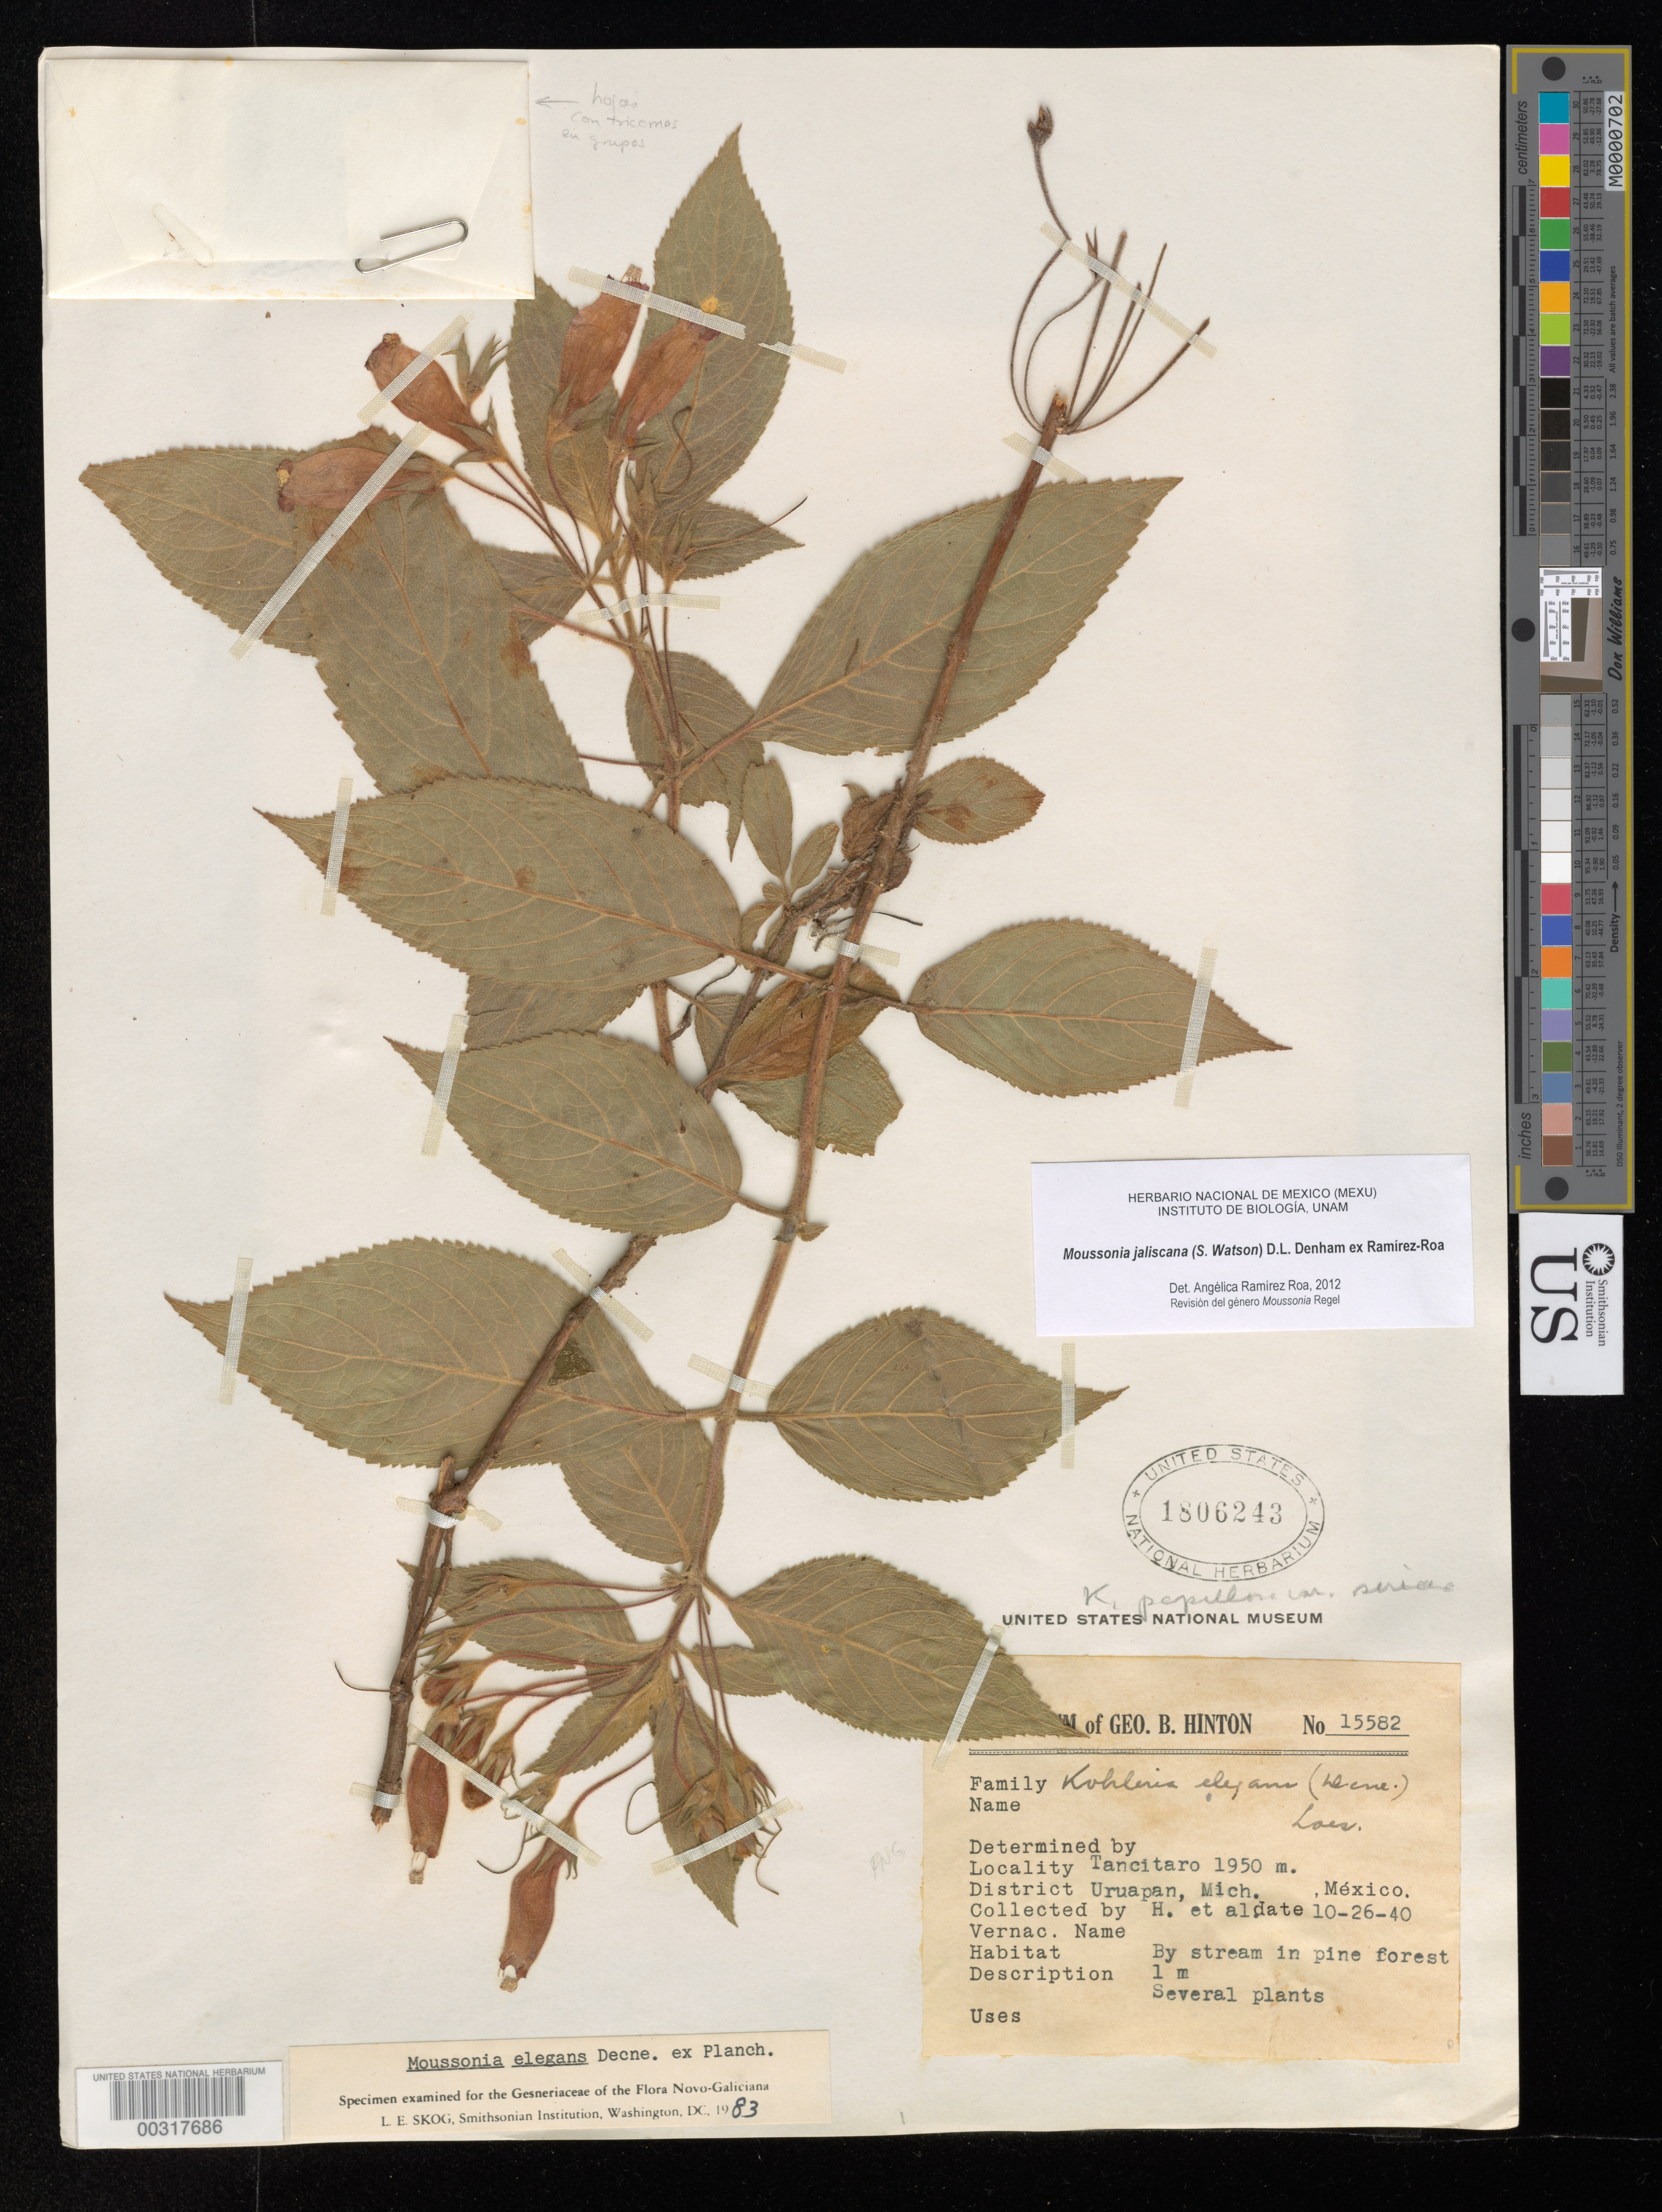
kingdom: Plantae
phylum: Tracheophyta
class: Magnoliopsida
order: Lamiales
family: Gesneriaceae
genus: Moussonia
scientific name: Moussonia jaliscana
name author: (S. Watson) D.L. Denham ex Ram.-Roa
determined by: Ramírez-Roa, A.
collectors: G. B. Hinton & et al.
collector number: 15582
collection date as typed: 26 Oct 1940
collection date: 1940-10-26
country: Mexico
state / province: Michoacan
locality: Uruapan Dist, Tancitaro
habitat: By stream in pine forest.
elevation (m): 1950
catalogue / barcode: US 1806243